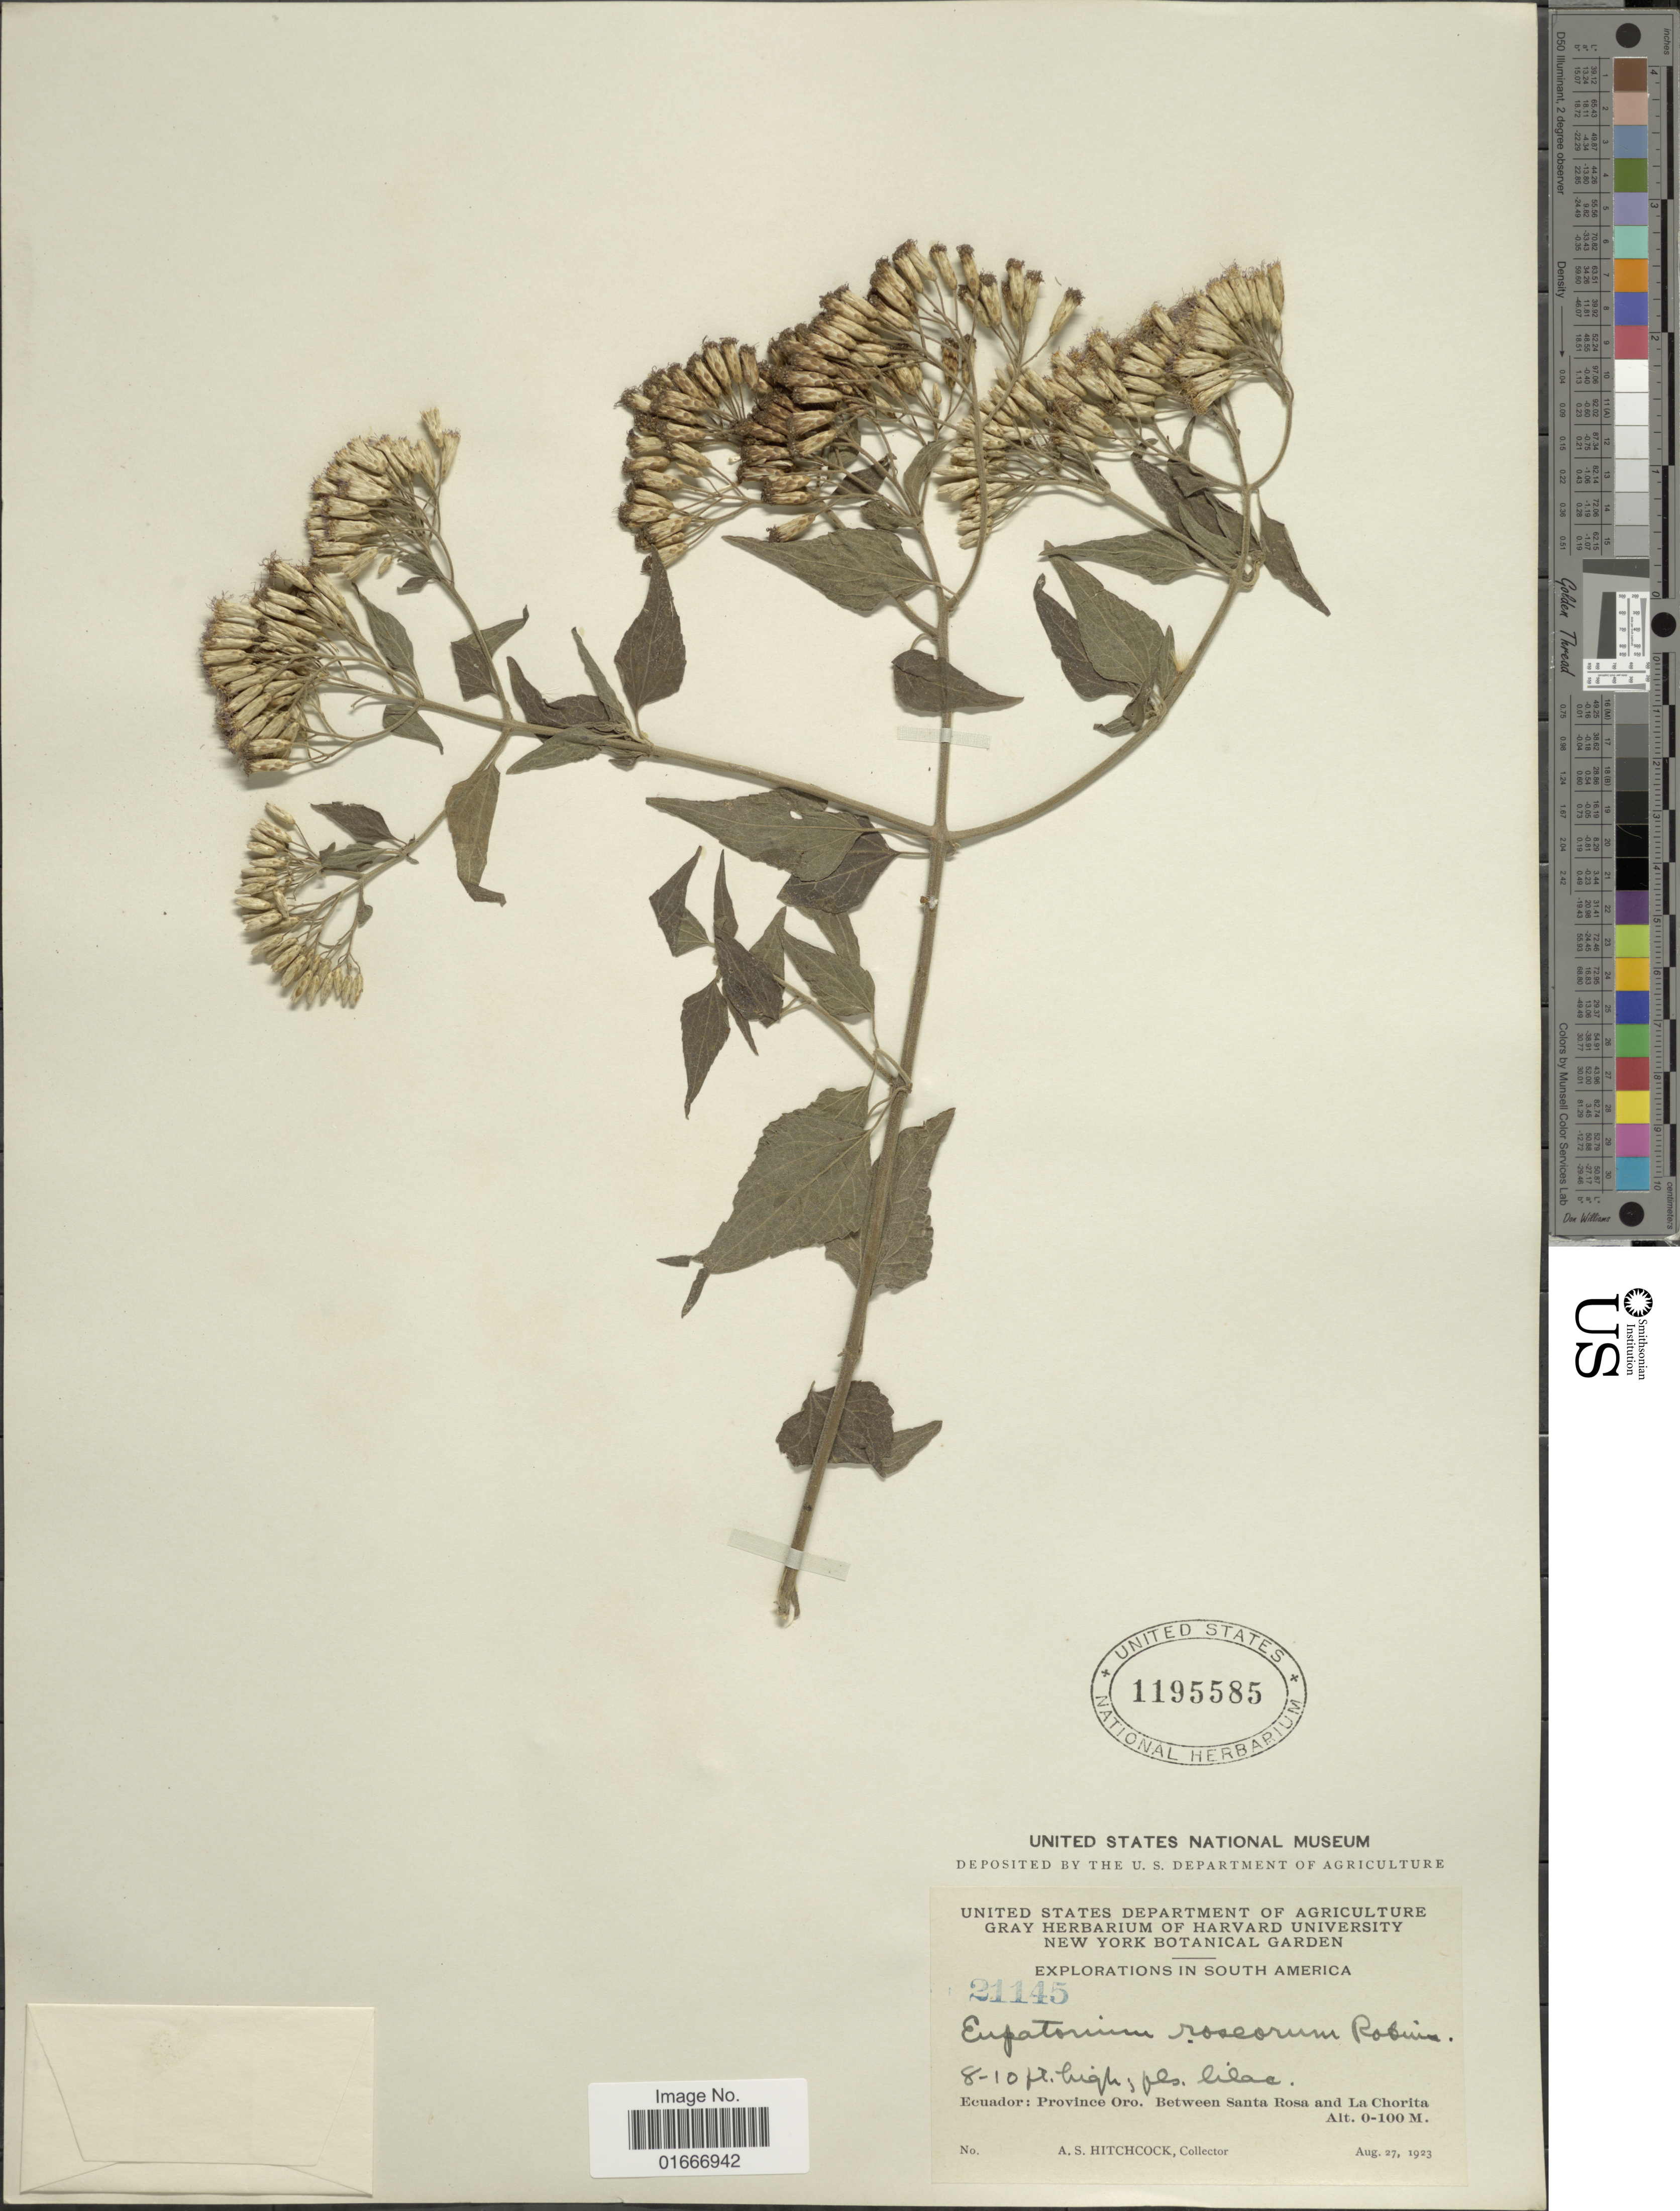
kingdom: Plantae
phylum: Tracheophyta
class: Magnoliopsida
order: Asterales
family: Asteraceae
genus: Chromolaena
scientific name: Chromolaena roseorum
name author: (B.L. Rob.) R.M. King & H. Rob.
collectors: A. S. Hitchcock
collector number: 21145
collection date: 1923-08-27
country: Ecuador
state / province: El Oro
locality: Between Santa Rosa and La Chorita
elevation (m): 0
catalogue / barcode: US 1195585